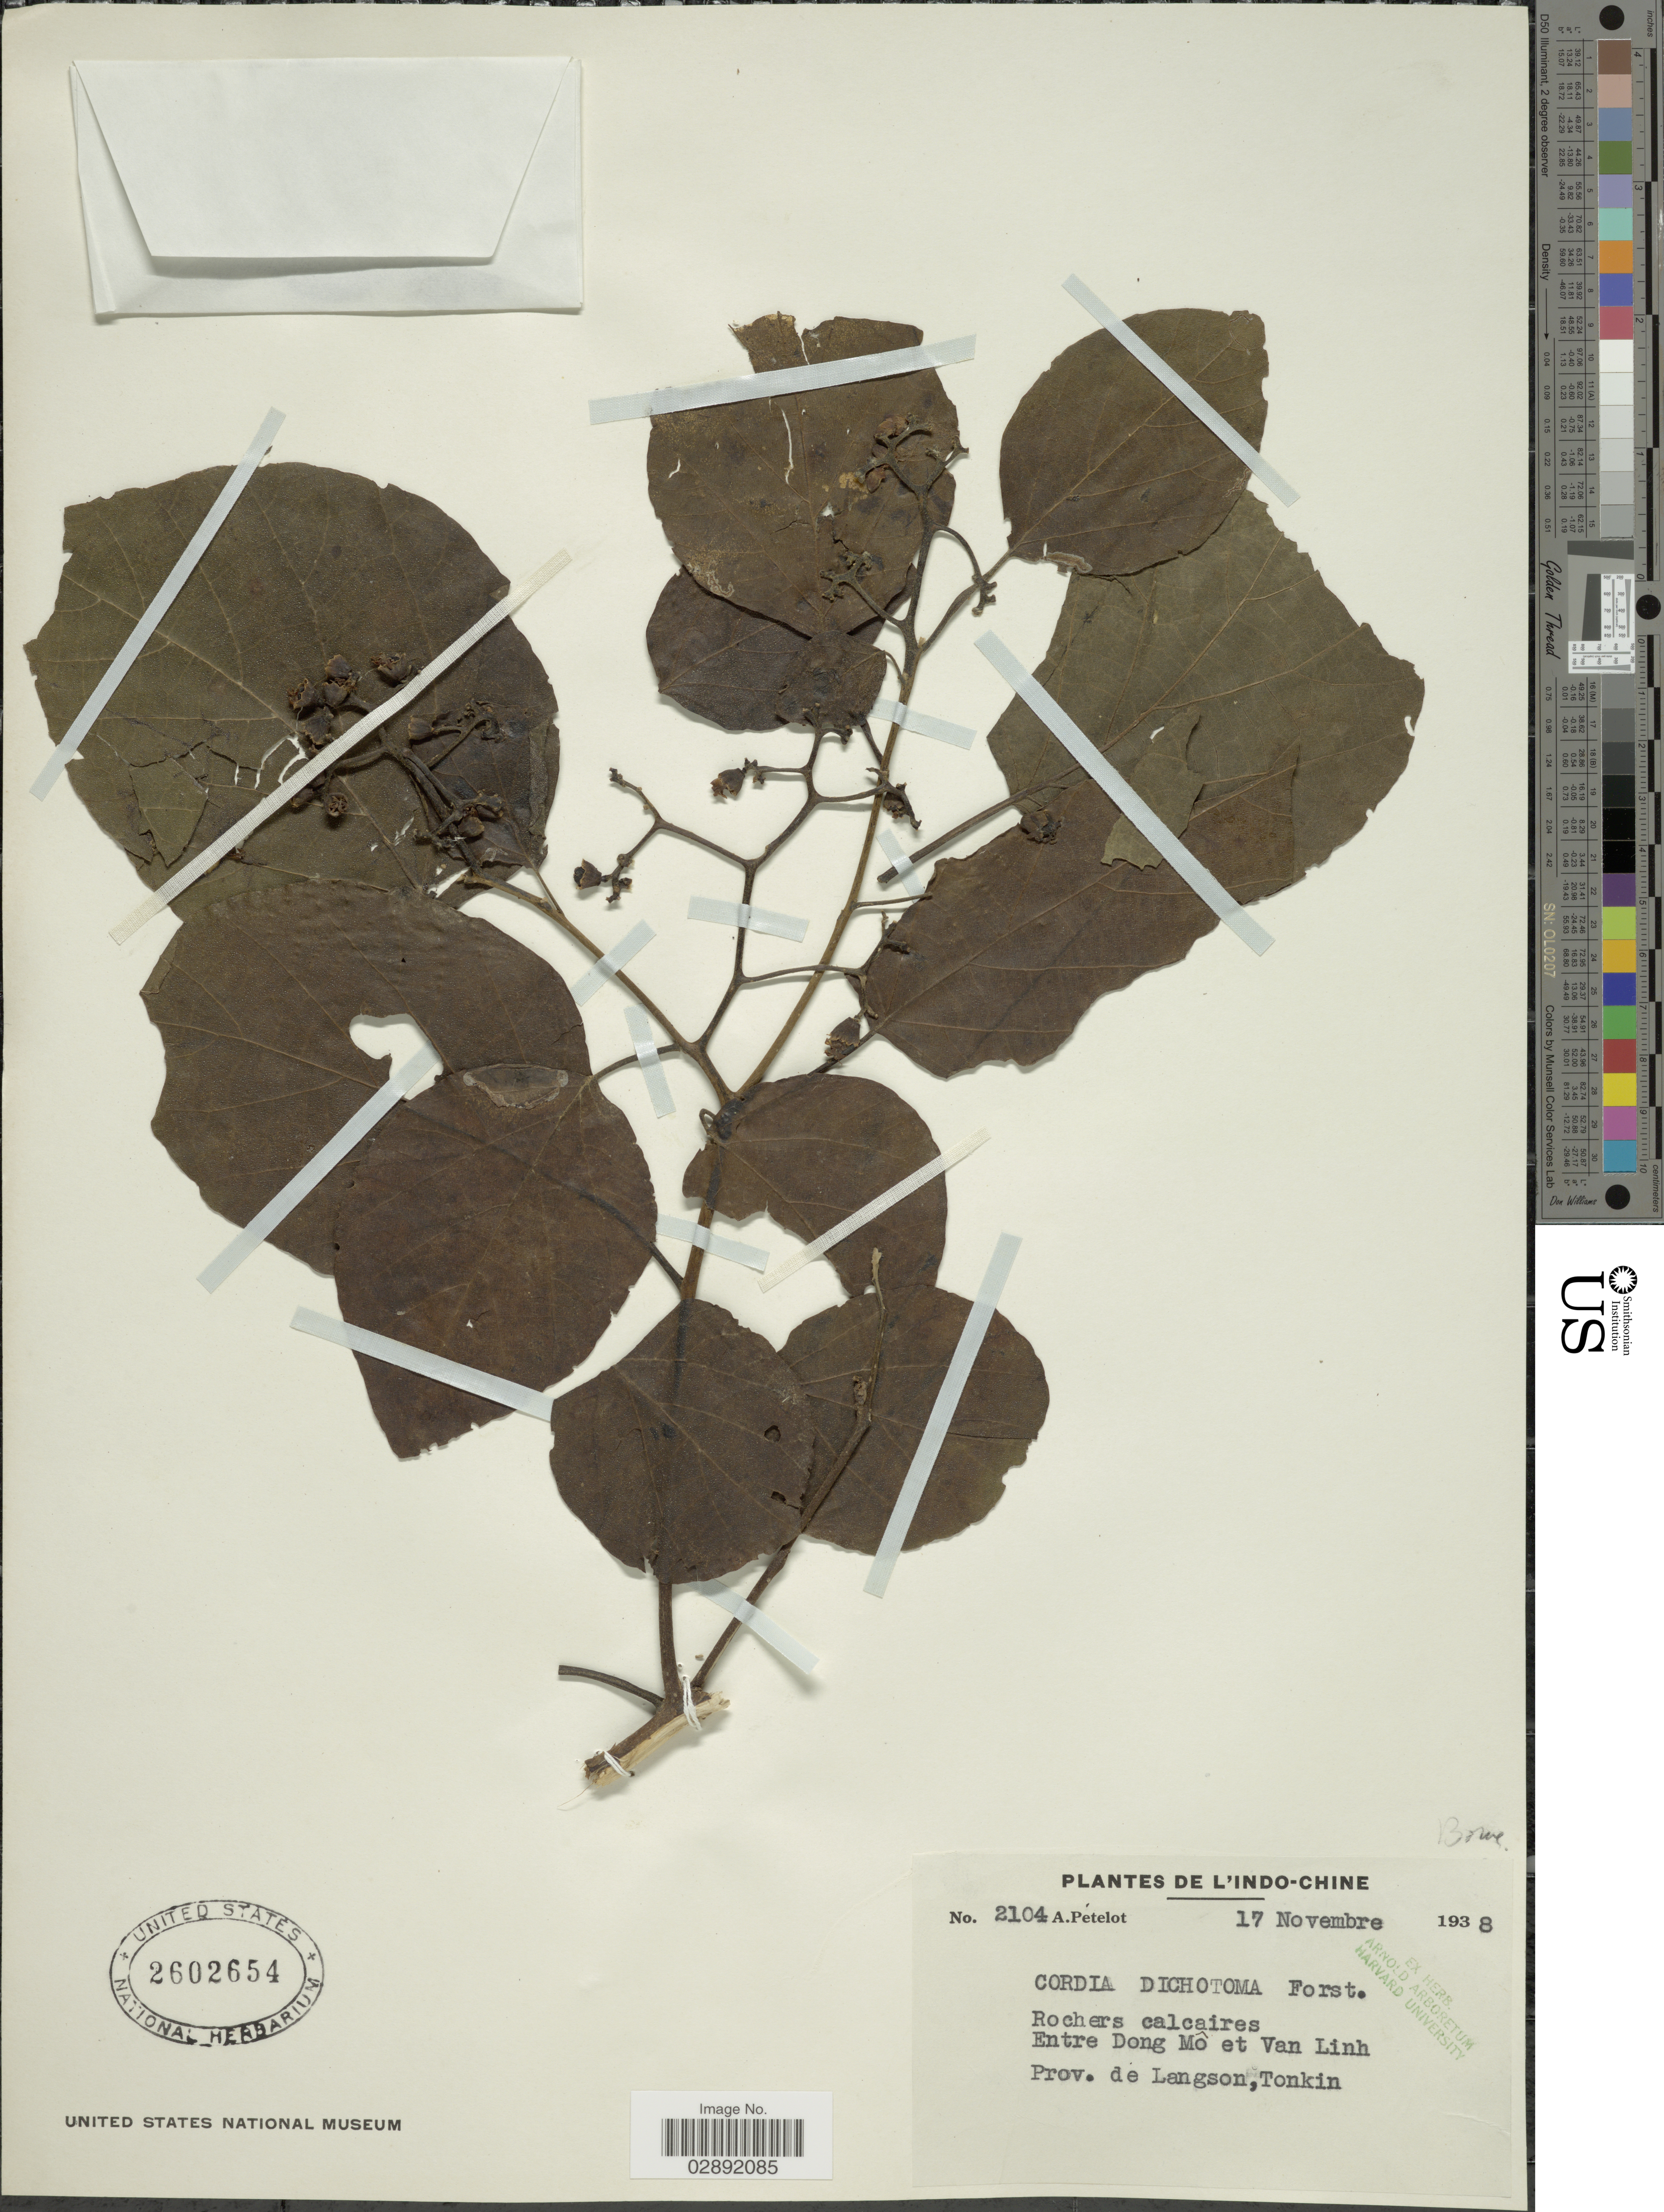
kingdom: Plantae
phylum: Tracheophyta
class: Magnoliopsida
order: Boraginales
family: Cordiaceae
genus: Cordia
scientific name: Cordia dichotoma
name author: G. Forst.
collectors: A. Petelot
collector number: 2104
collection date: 1938-11-17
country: Vietnam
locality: L'Indo-Chine, Entre Dong Mô et Van Linh, Prov. de Langson, Tonkin.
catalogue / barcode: US 2602654